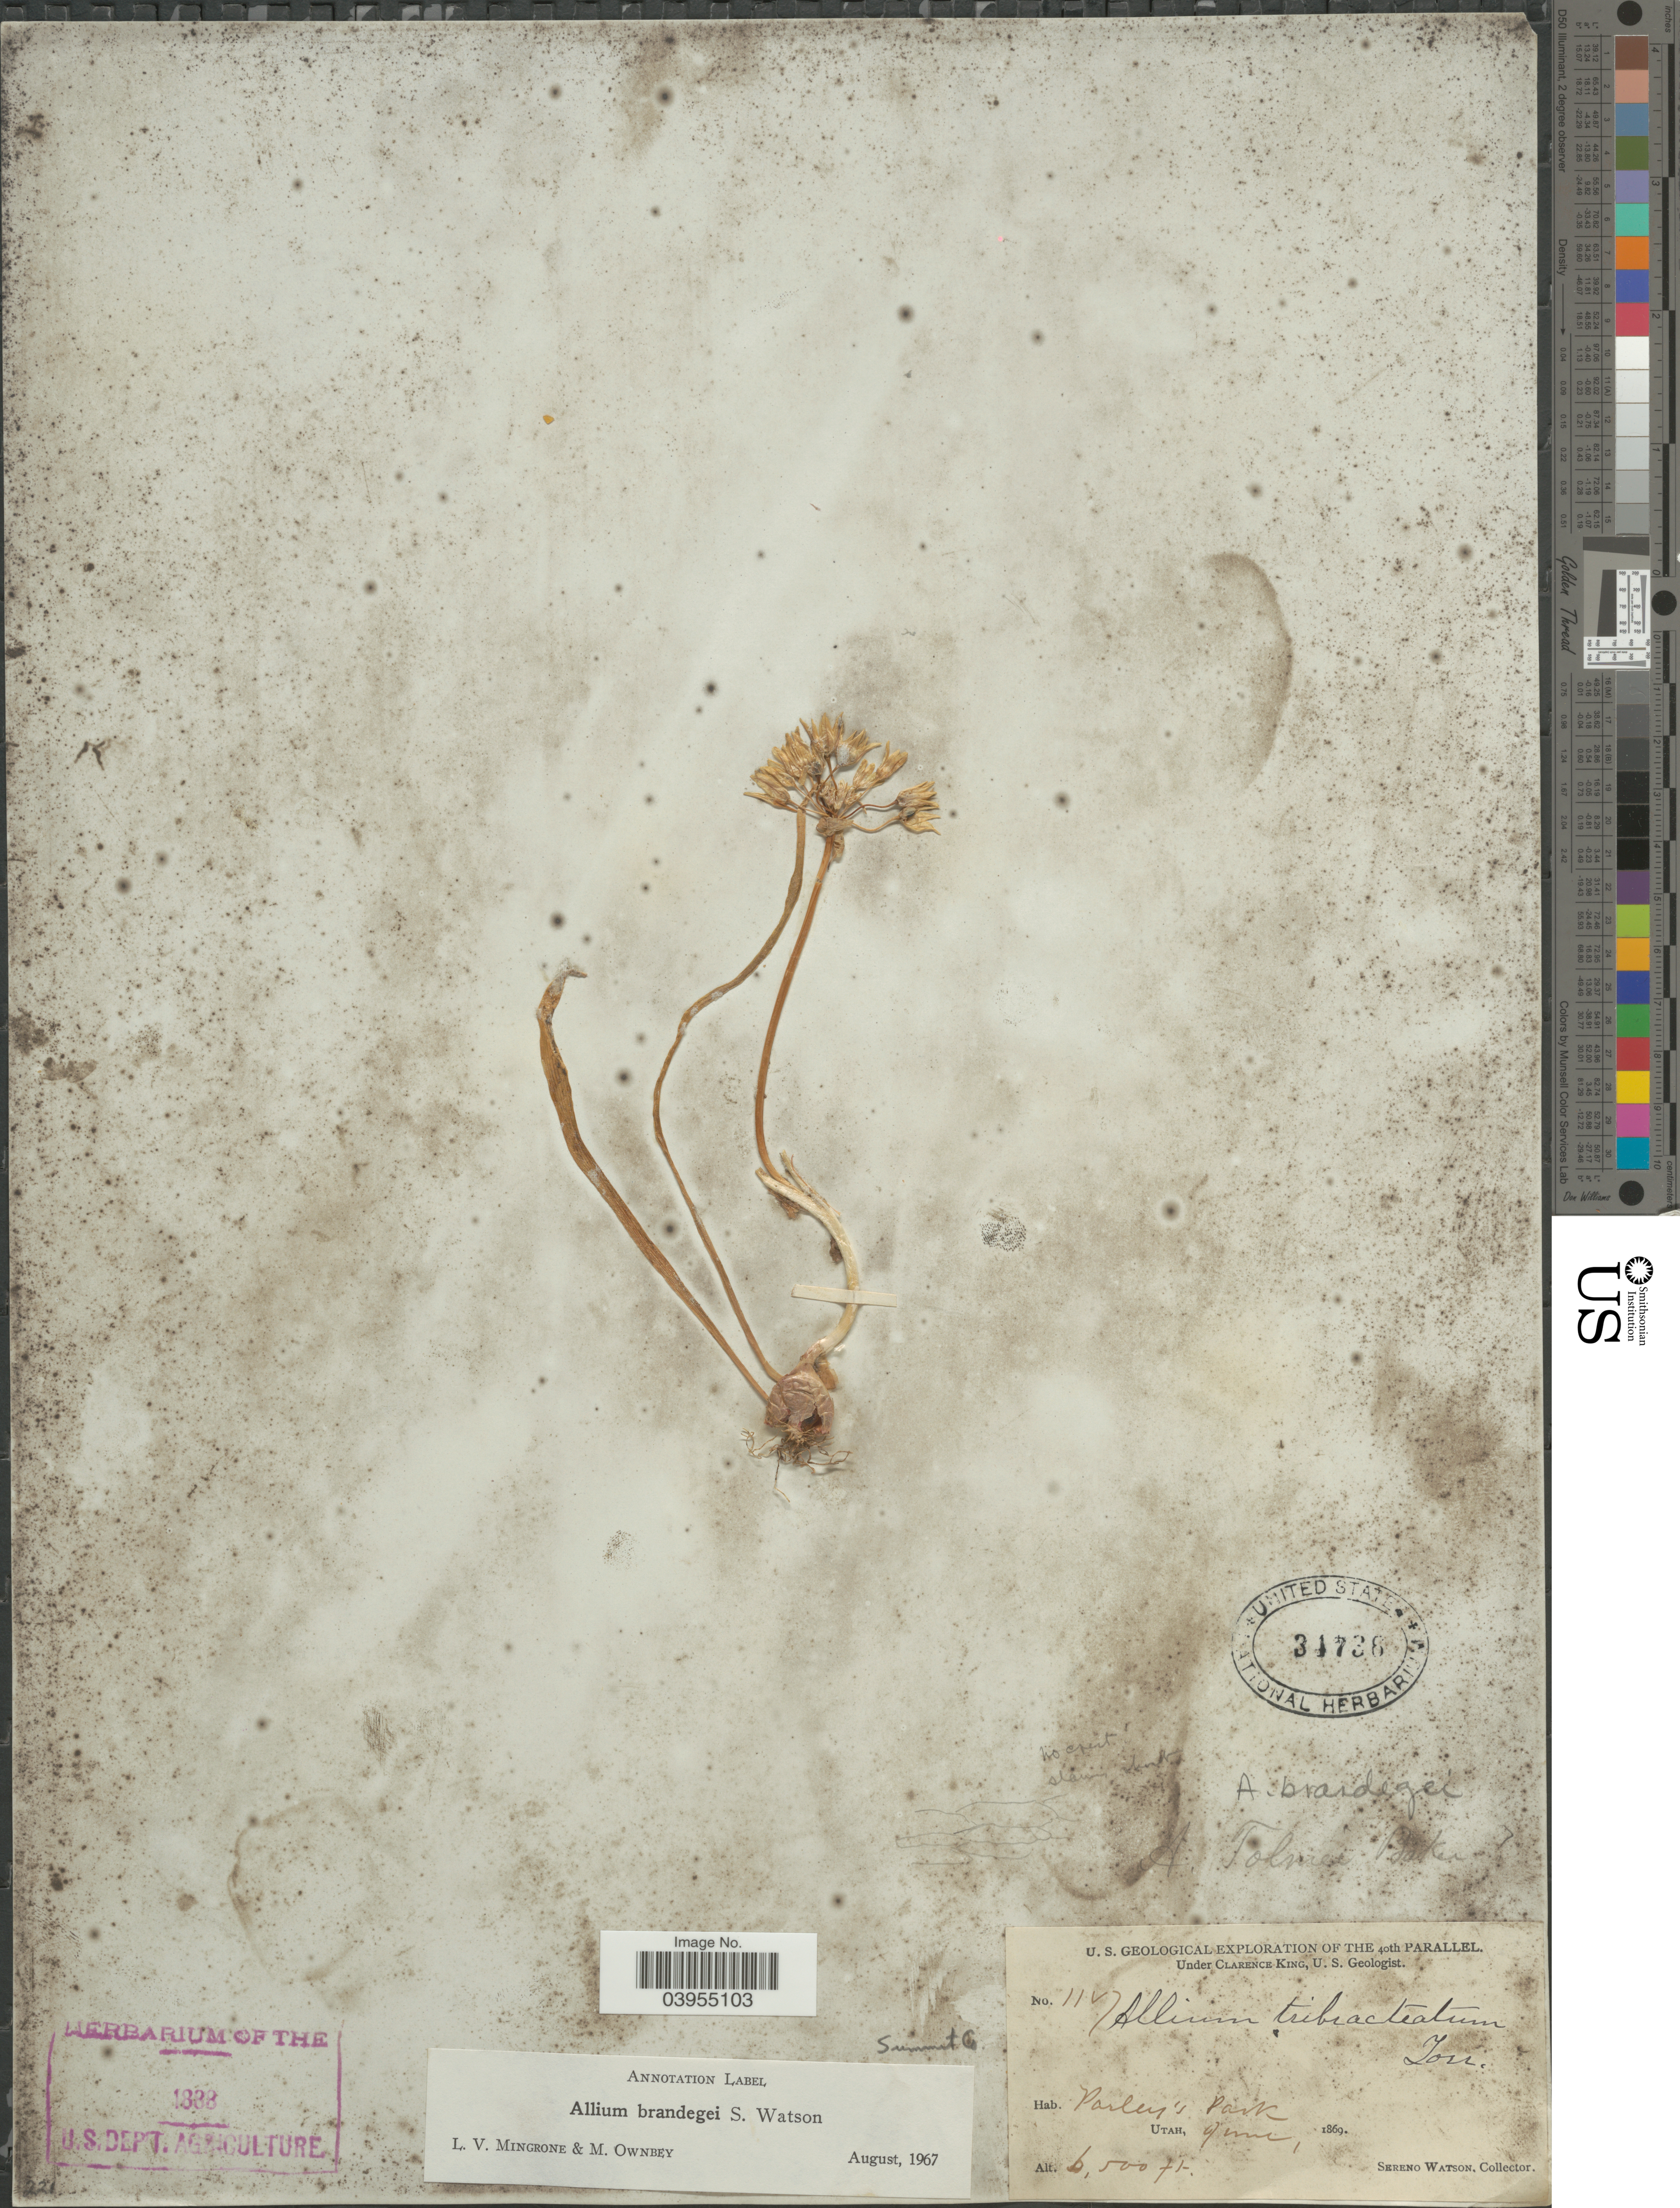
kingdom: Plantae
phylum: Tracheophyta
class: Liliopsida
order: Asparagales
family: Amaryllidaceae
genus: Allium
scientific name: Allium brandegeei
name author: S. Watson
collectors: S. Watson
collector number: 1127*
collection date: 1869-06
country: United States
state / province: Utah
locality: Parley's Park. Summit Co.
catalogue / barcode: US 34738